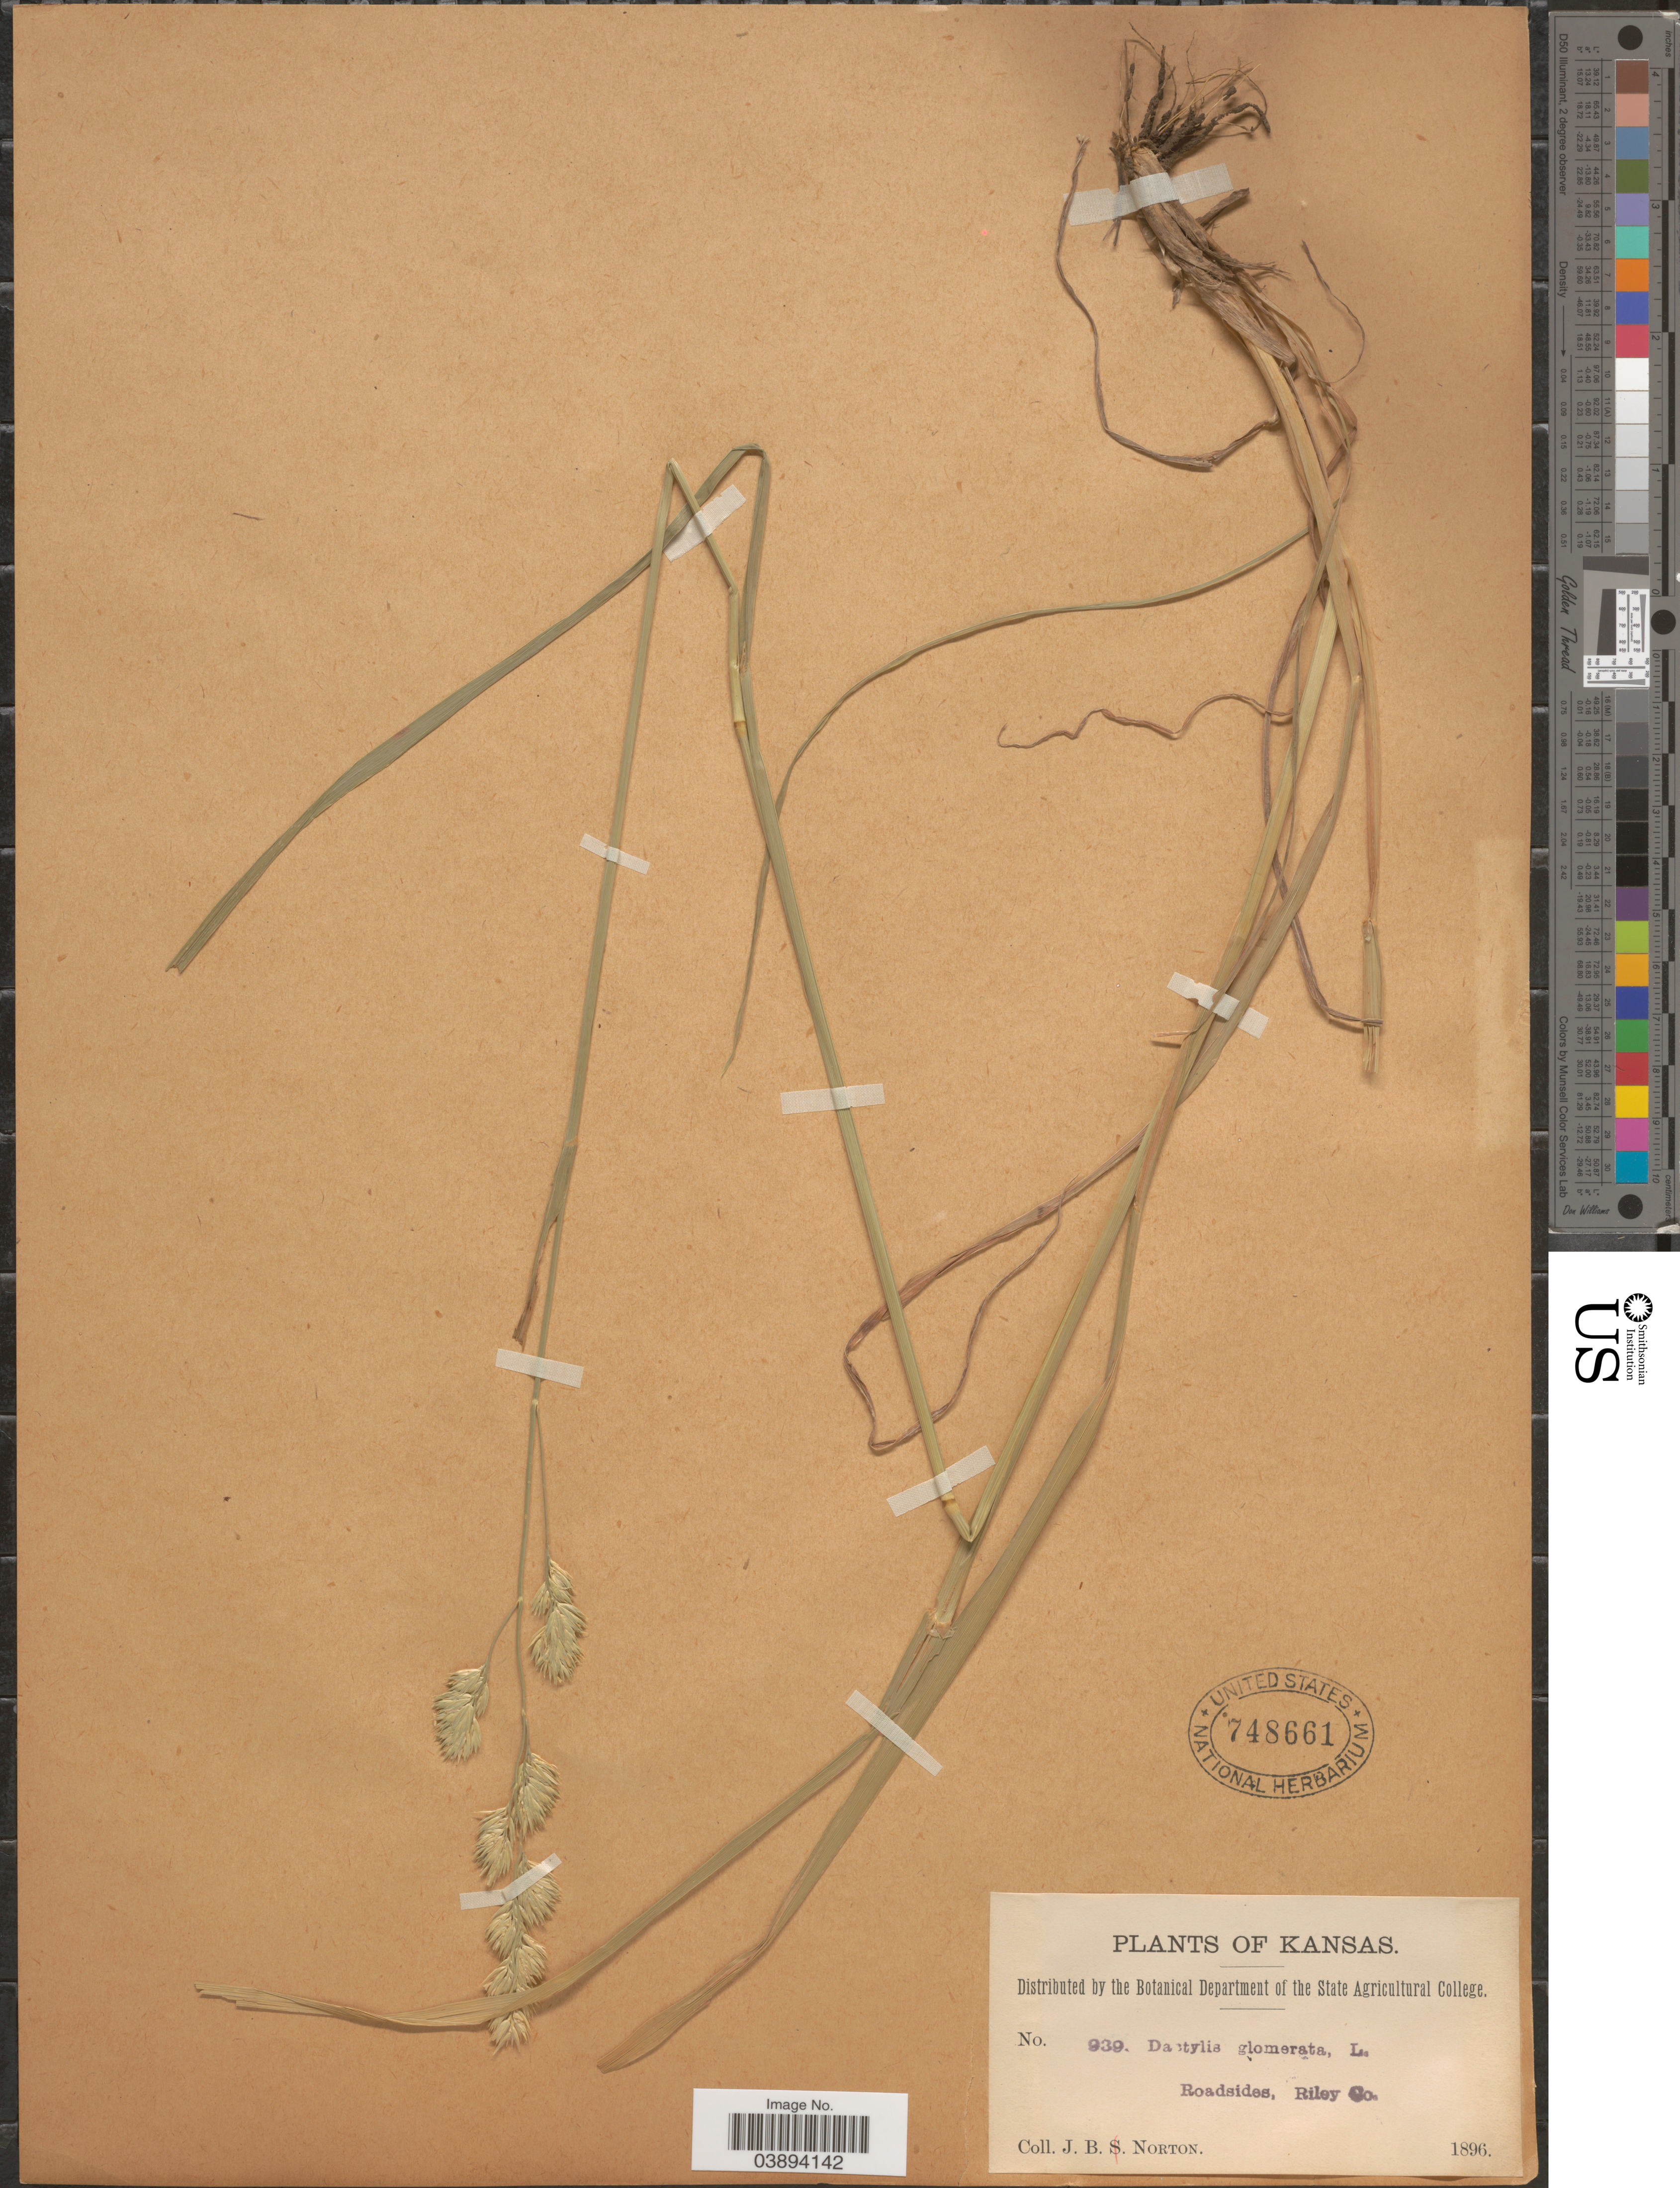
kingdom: Plantae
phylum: Tracheophyta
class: Liliopsida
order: Poales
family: Poaceae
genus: Dactylis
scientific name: Dactylis glomerata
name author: L.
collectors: J. B. Norton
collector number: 939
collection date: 1896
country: United States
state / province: Kansas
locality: Roadsides, Riley Co.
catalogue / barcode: US 748661